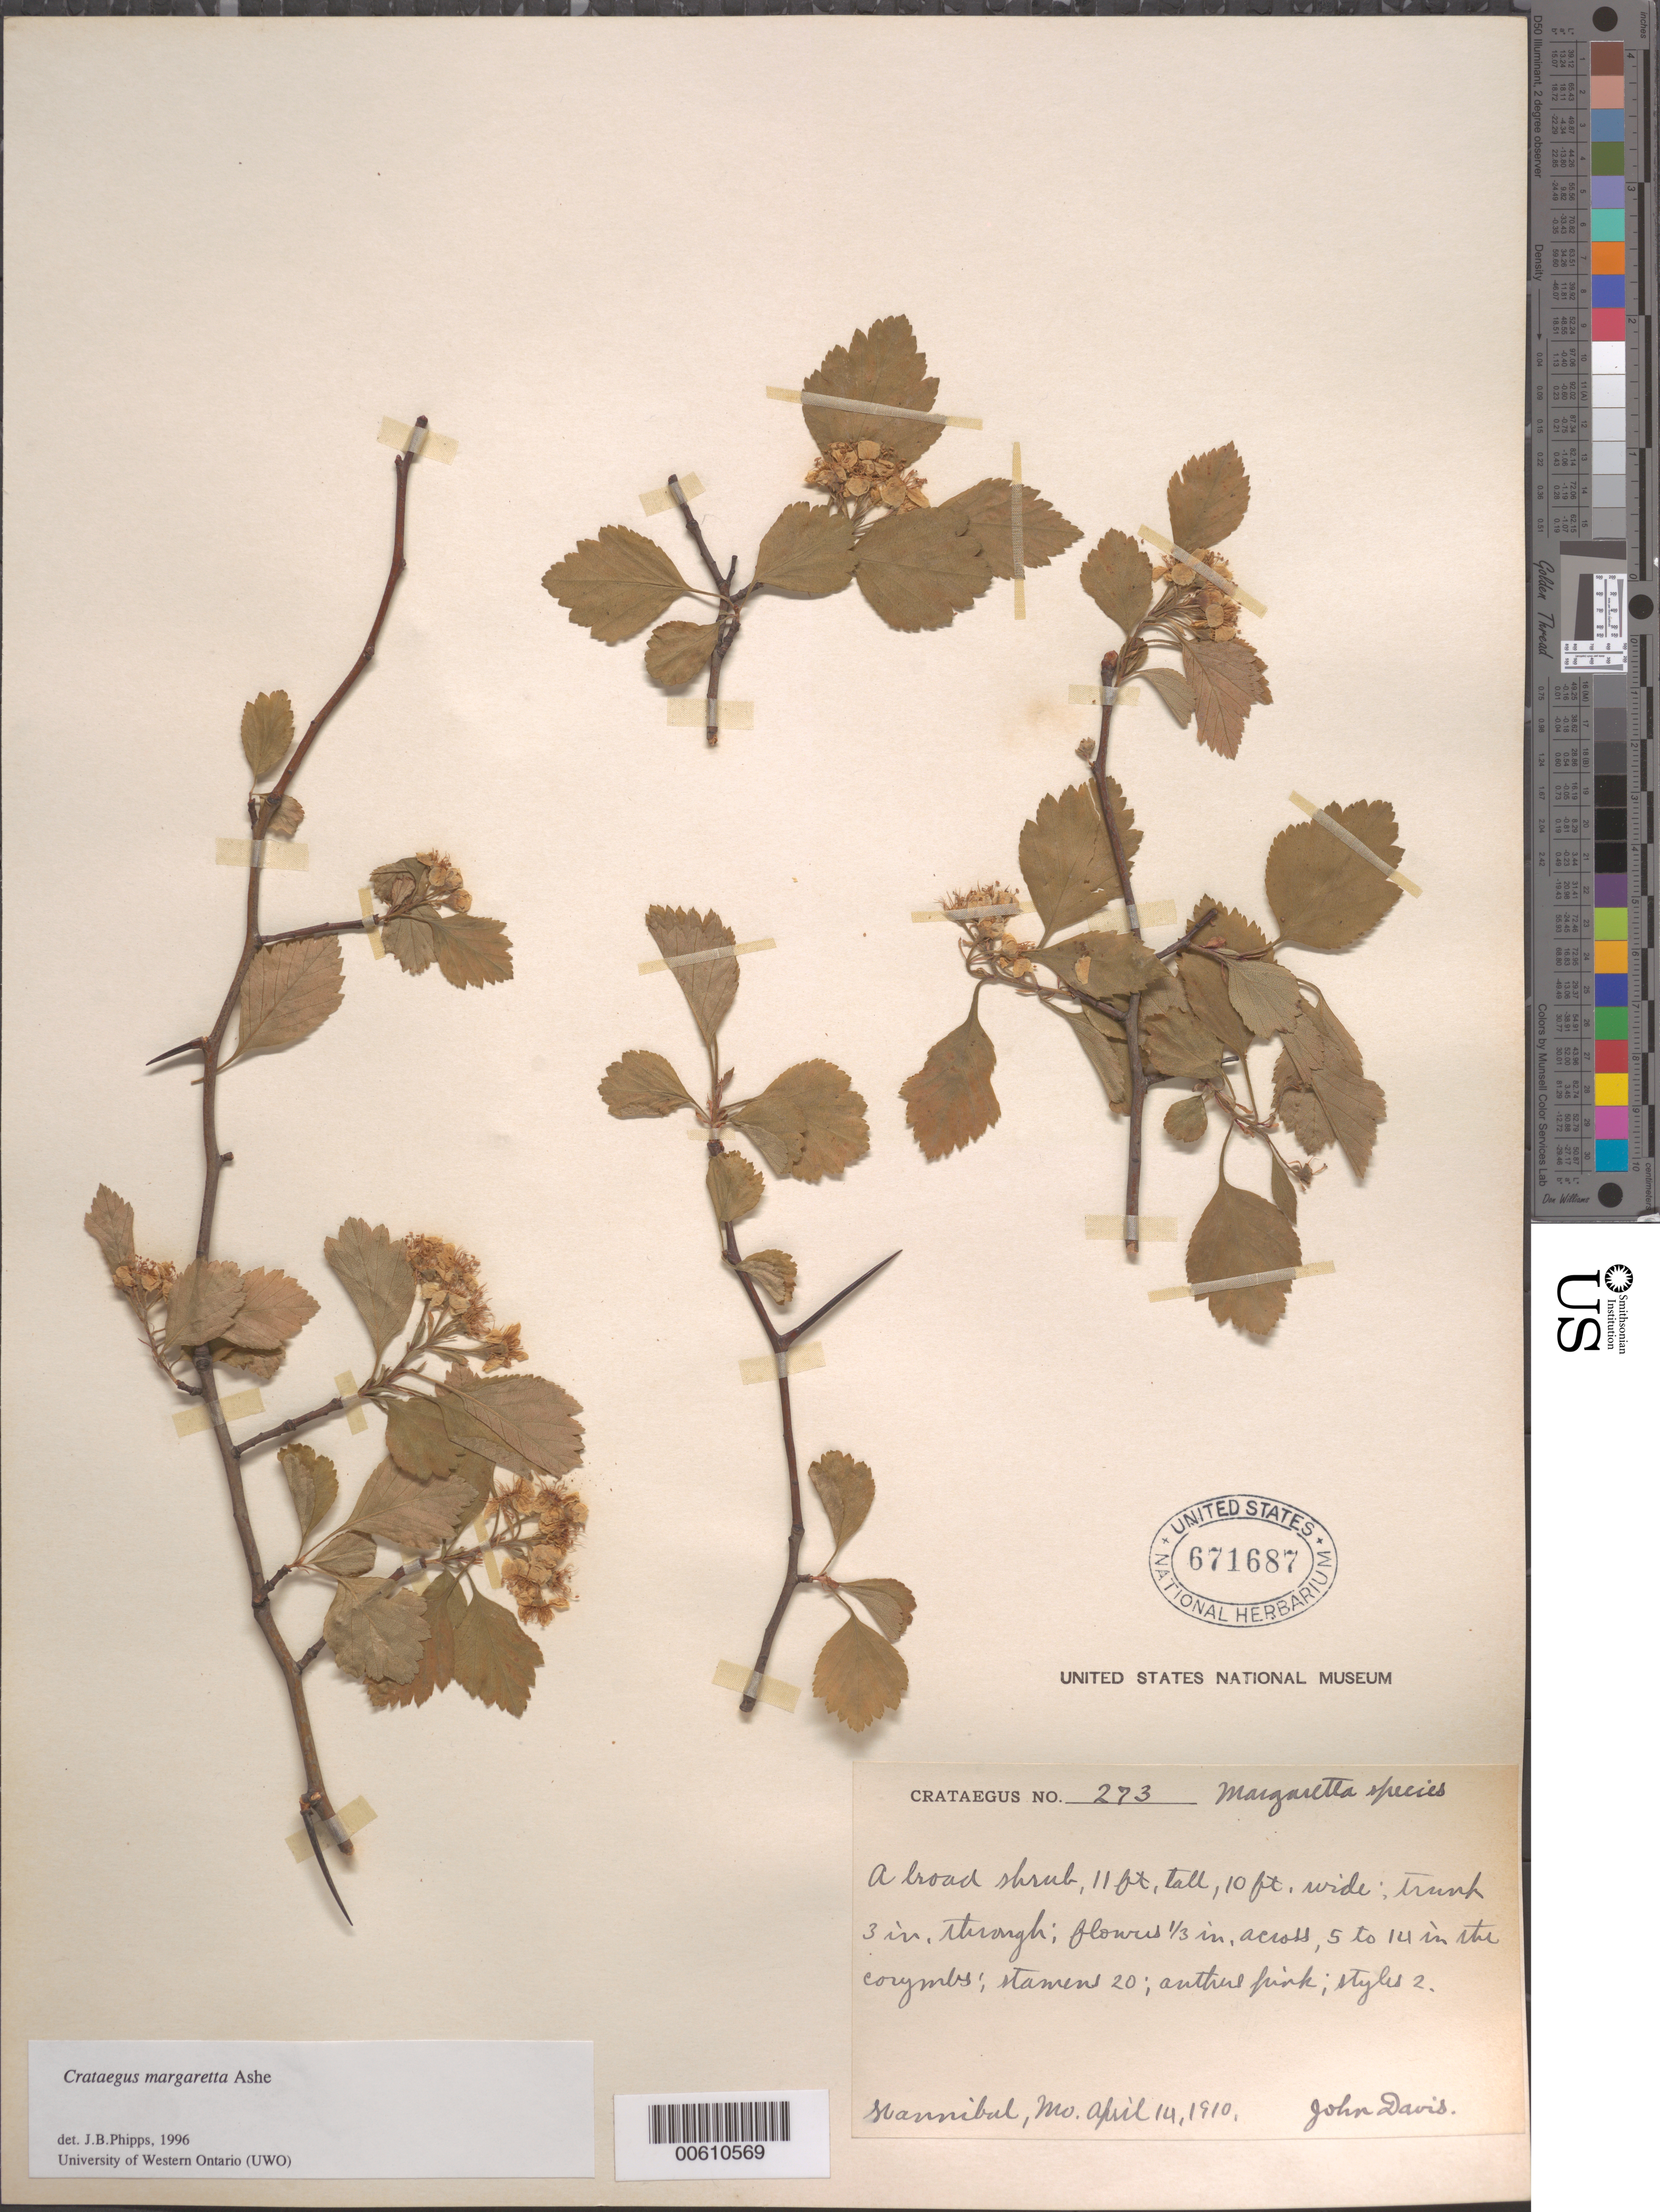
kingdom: Plantae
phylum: Tracheophyta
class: Magnoliopsida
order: Rosales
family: Rosaceae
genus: Crataegus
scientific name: Crataegus margarettae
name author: Ashe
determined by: Phipps, James B., (UWO), University of Western Ontario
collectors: J. Davis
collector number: Crataegus no. 273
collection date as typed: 14 Apr 1910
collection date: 1910-04-14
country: United States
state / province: Missouri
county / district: Marion / Ralls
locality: Hannibal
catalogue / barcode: US 671687